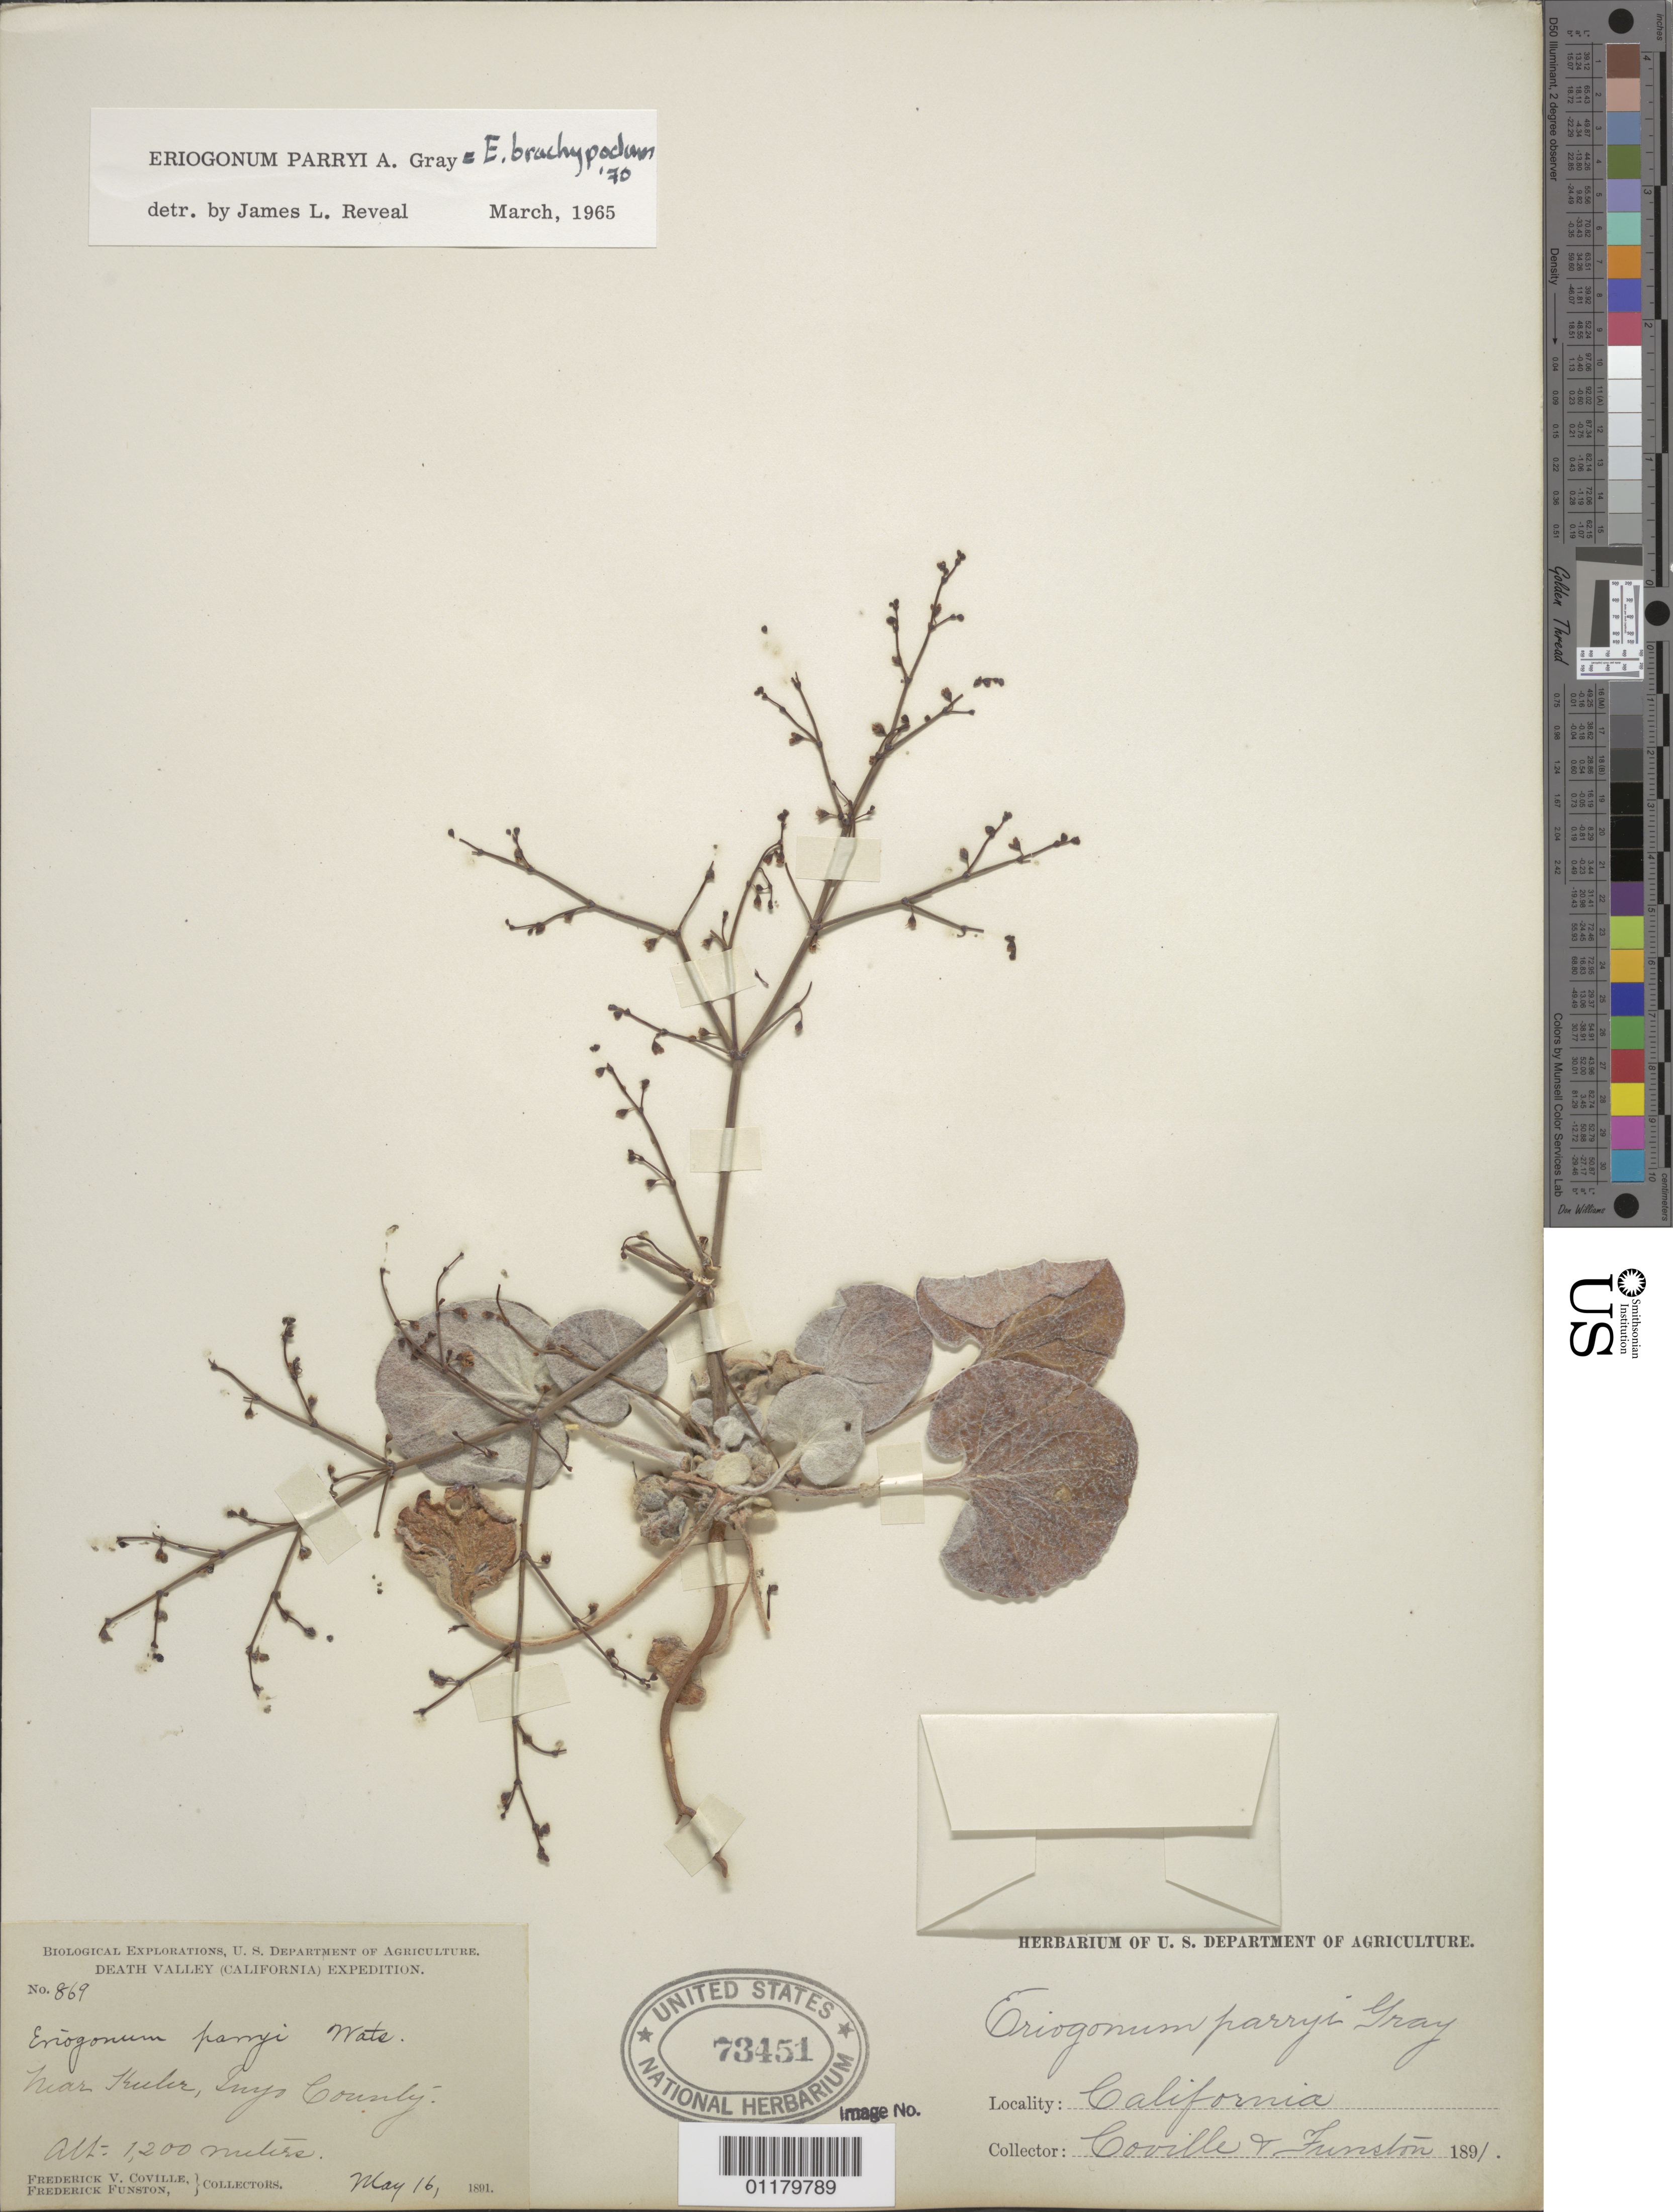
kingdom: Plantae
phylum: Tracheophyta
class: Magnoliopsida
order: Caryophyllales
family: Polygonaceae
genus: Eriogonum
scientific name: Eriogonum parryi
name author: A. Gray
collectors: F. V. Coville & F. Funston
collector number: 869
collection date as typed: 16 May 1891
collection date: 1891-05-16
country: United States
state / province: California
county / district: Inyo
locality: Near Keeler.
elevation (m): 1200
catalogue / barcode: US 73451